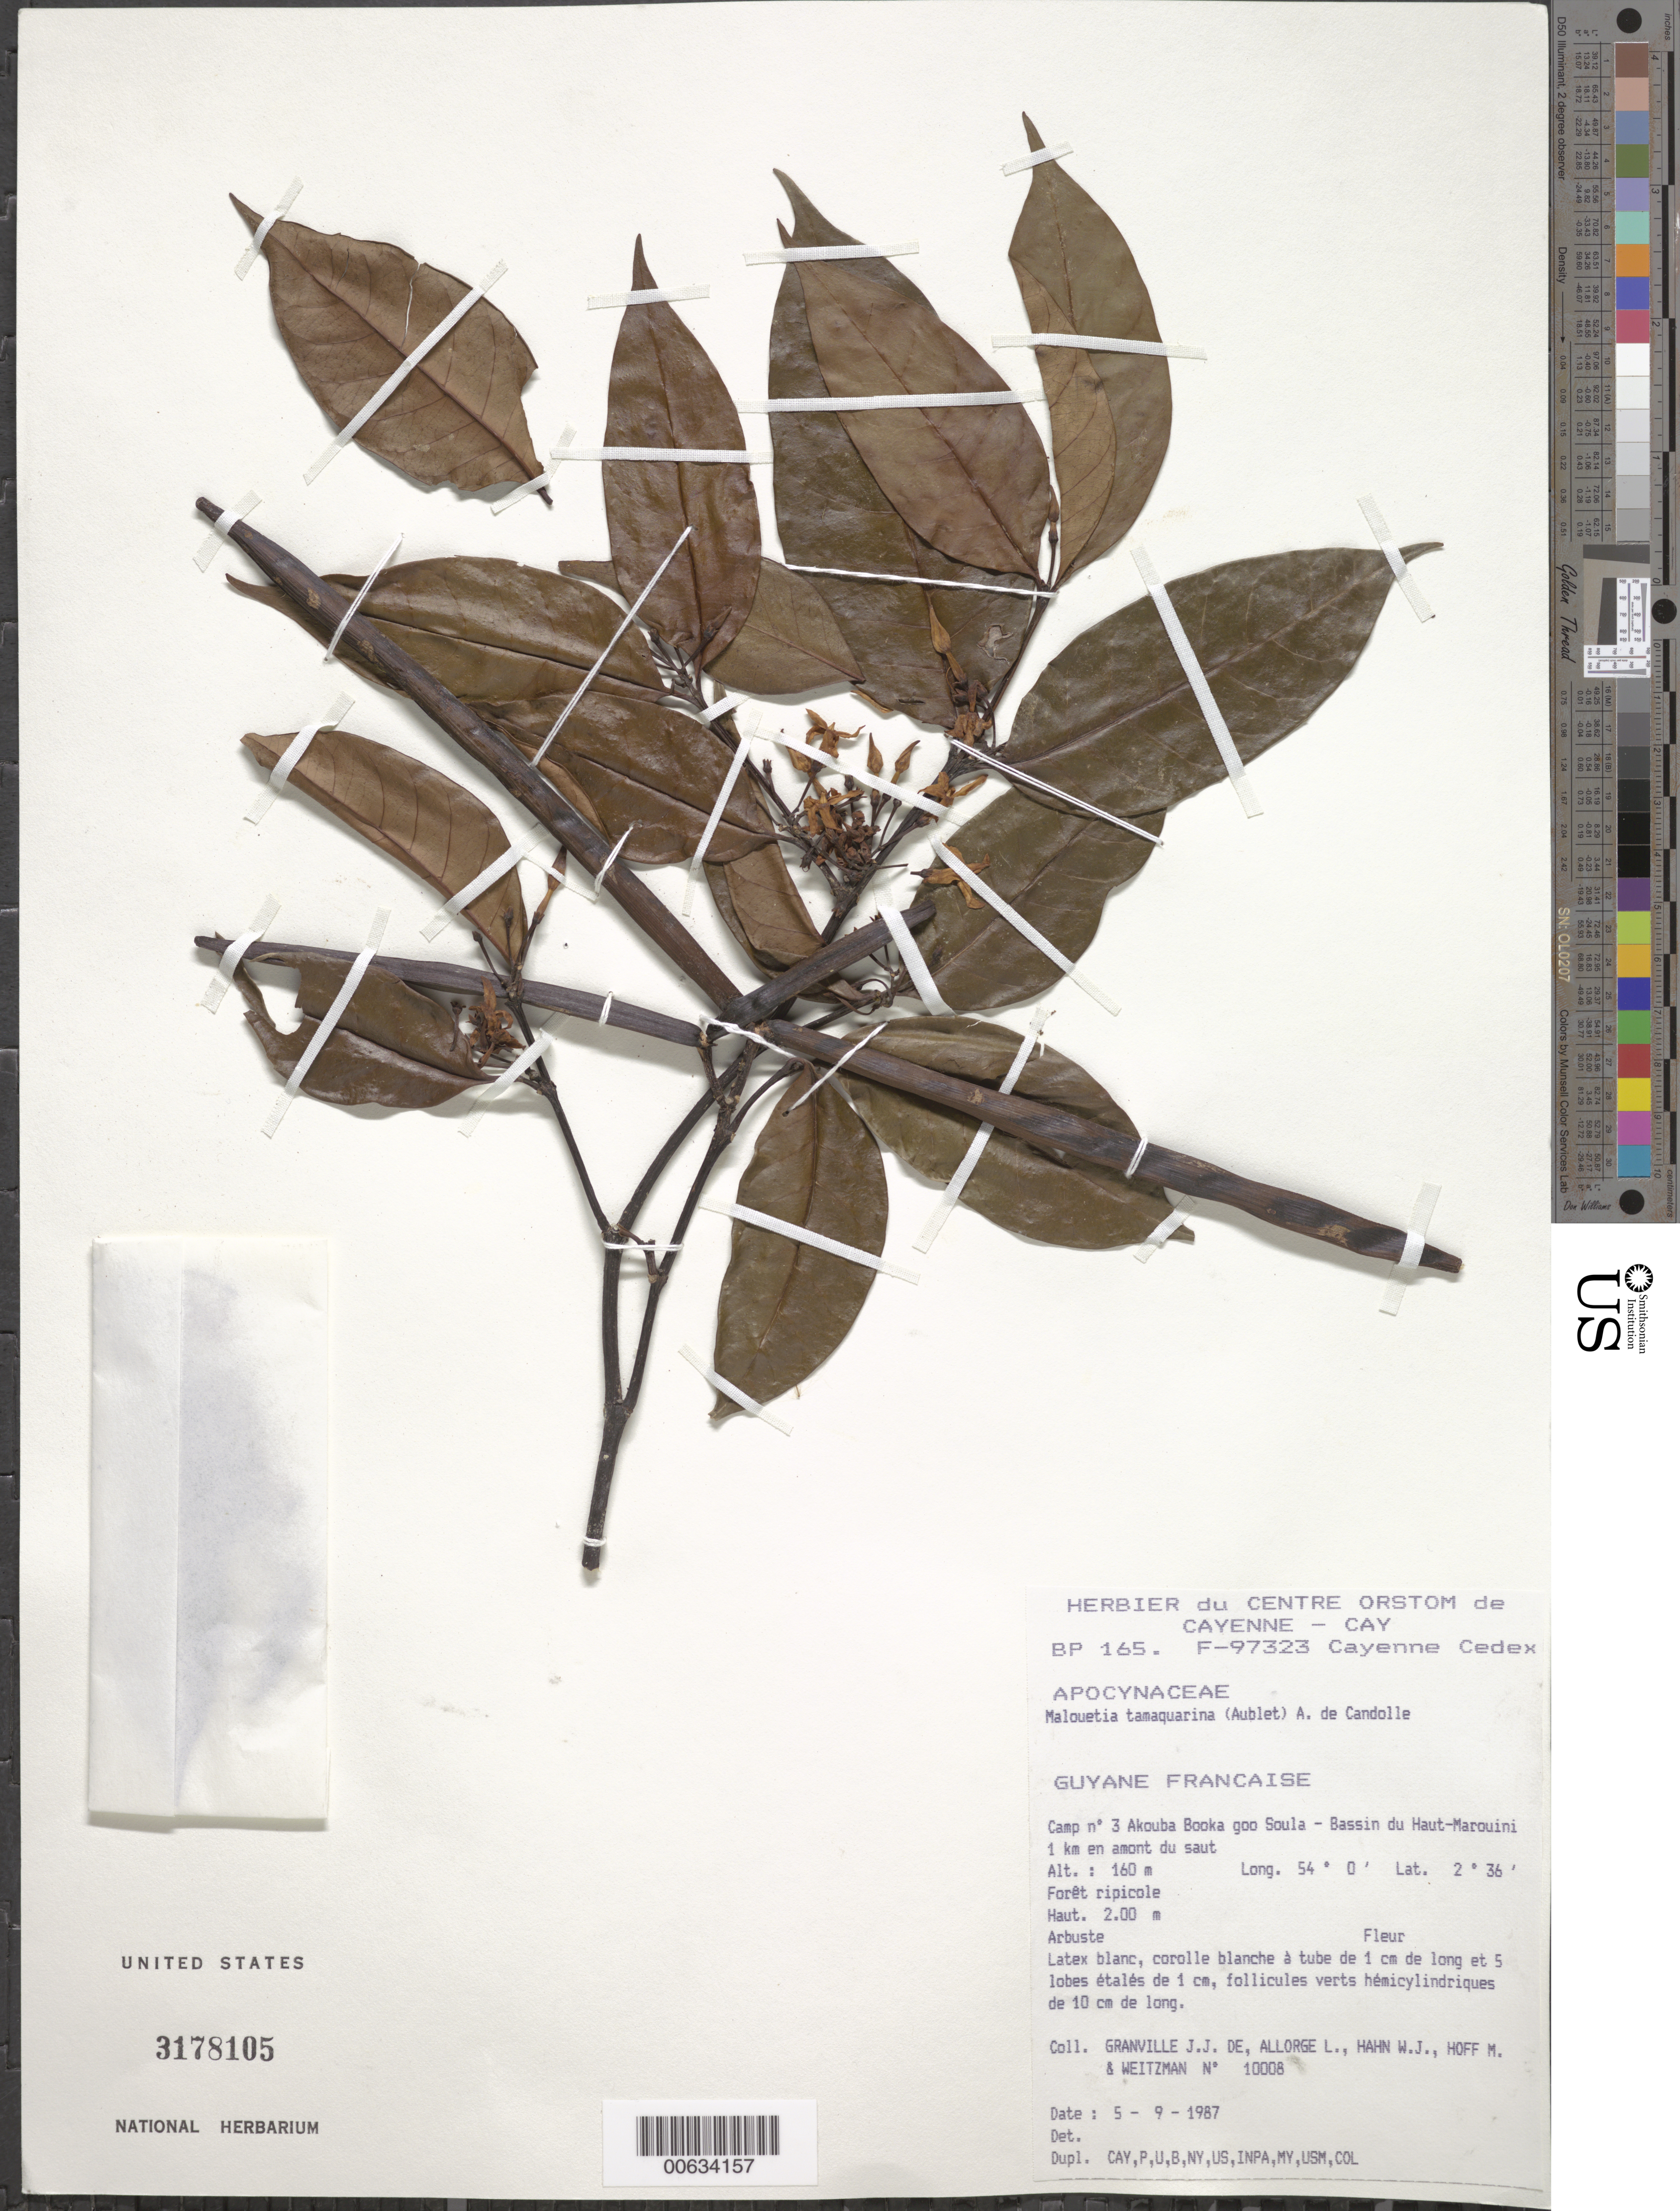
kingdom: Plantae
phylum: Tracheophyta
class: Magnoliopsida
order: Gentianales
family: Apocynaceae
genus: Malouetia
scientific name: Malouetia tamaquarina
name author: (Aubl.) A. DC.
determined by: Endress, Mary E.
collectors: J.-J. de Granville, L. Allorge, W. J. Hahn, M. Hoff & A. L. Weitzman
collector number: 10008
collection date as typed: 5-Sep-87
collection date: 1987-09-05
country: French Guiana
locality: Akouba Booka goo Soula, Camp #3, Bassin du Haut Marouini. 1 km en amont du saut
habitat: Riparian forest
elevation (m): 160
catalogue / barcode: US 3178105